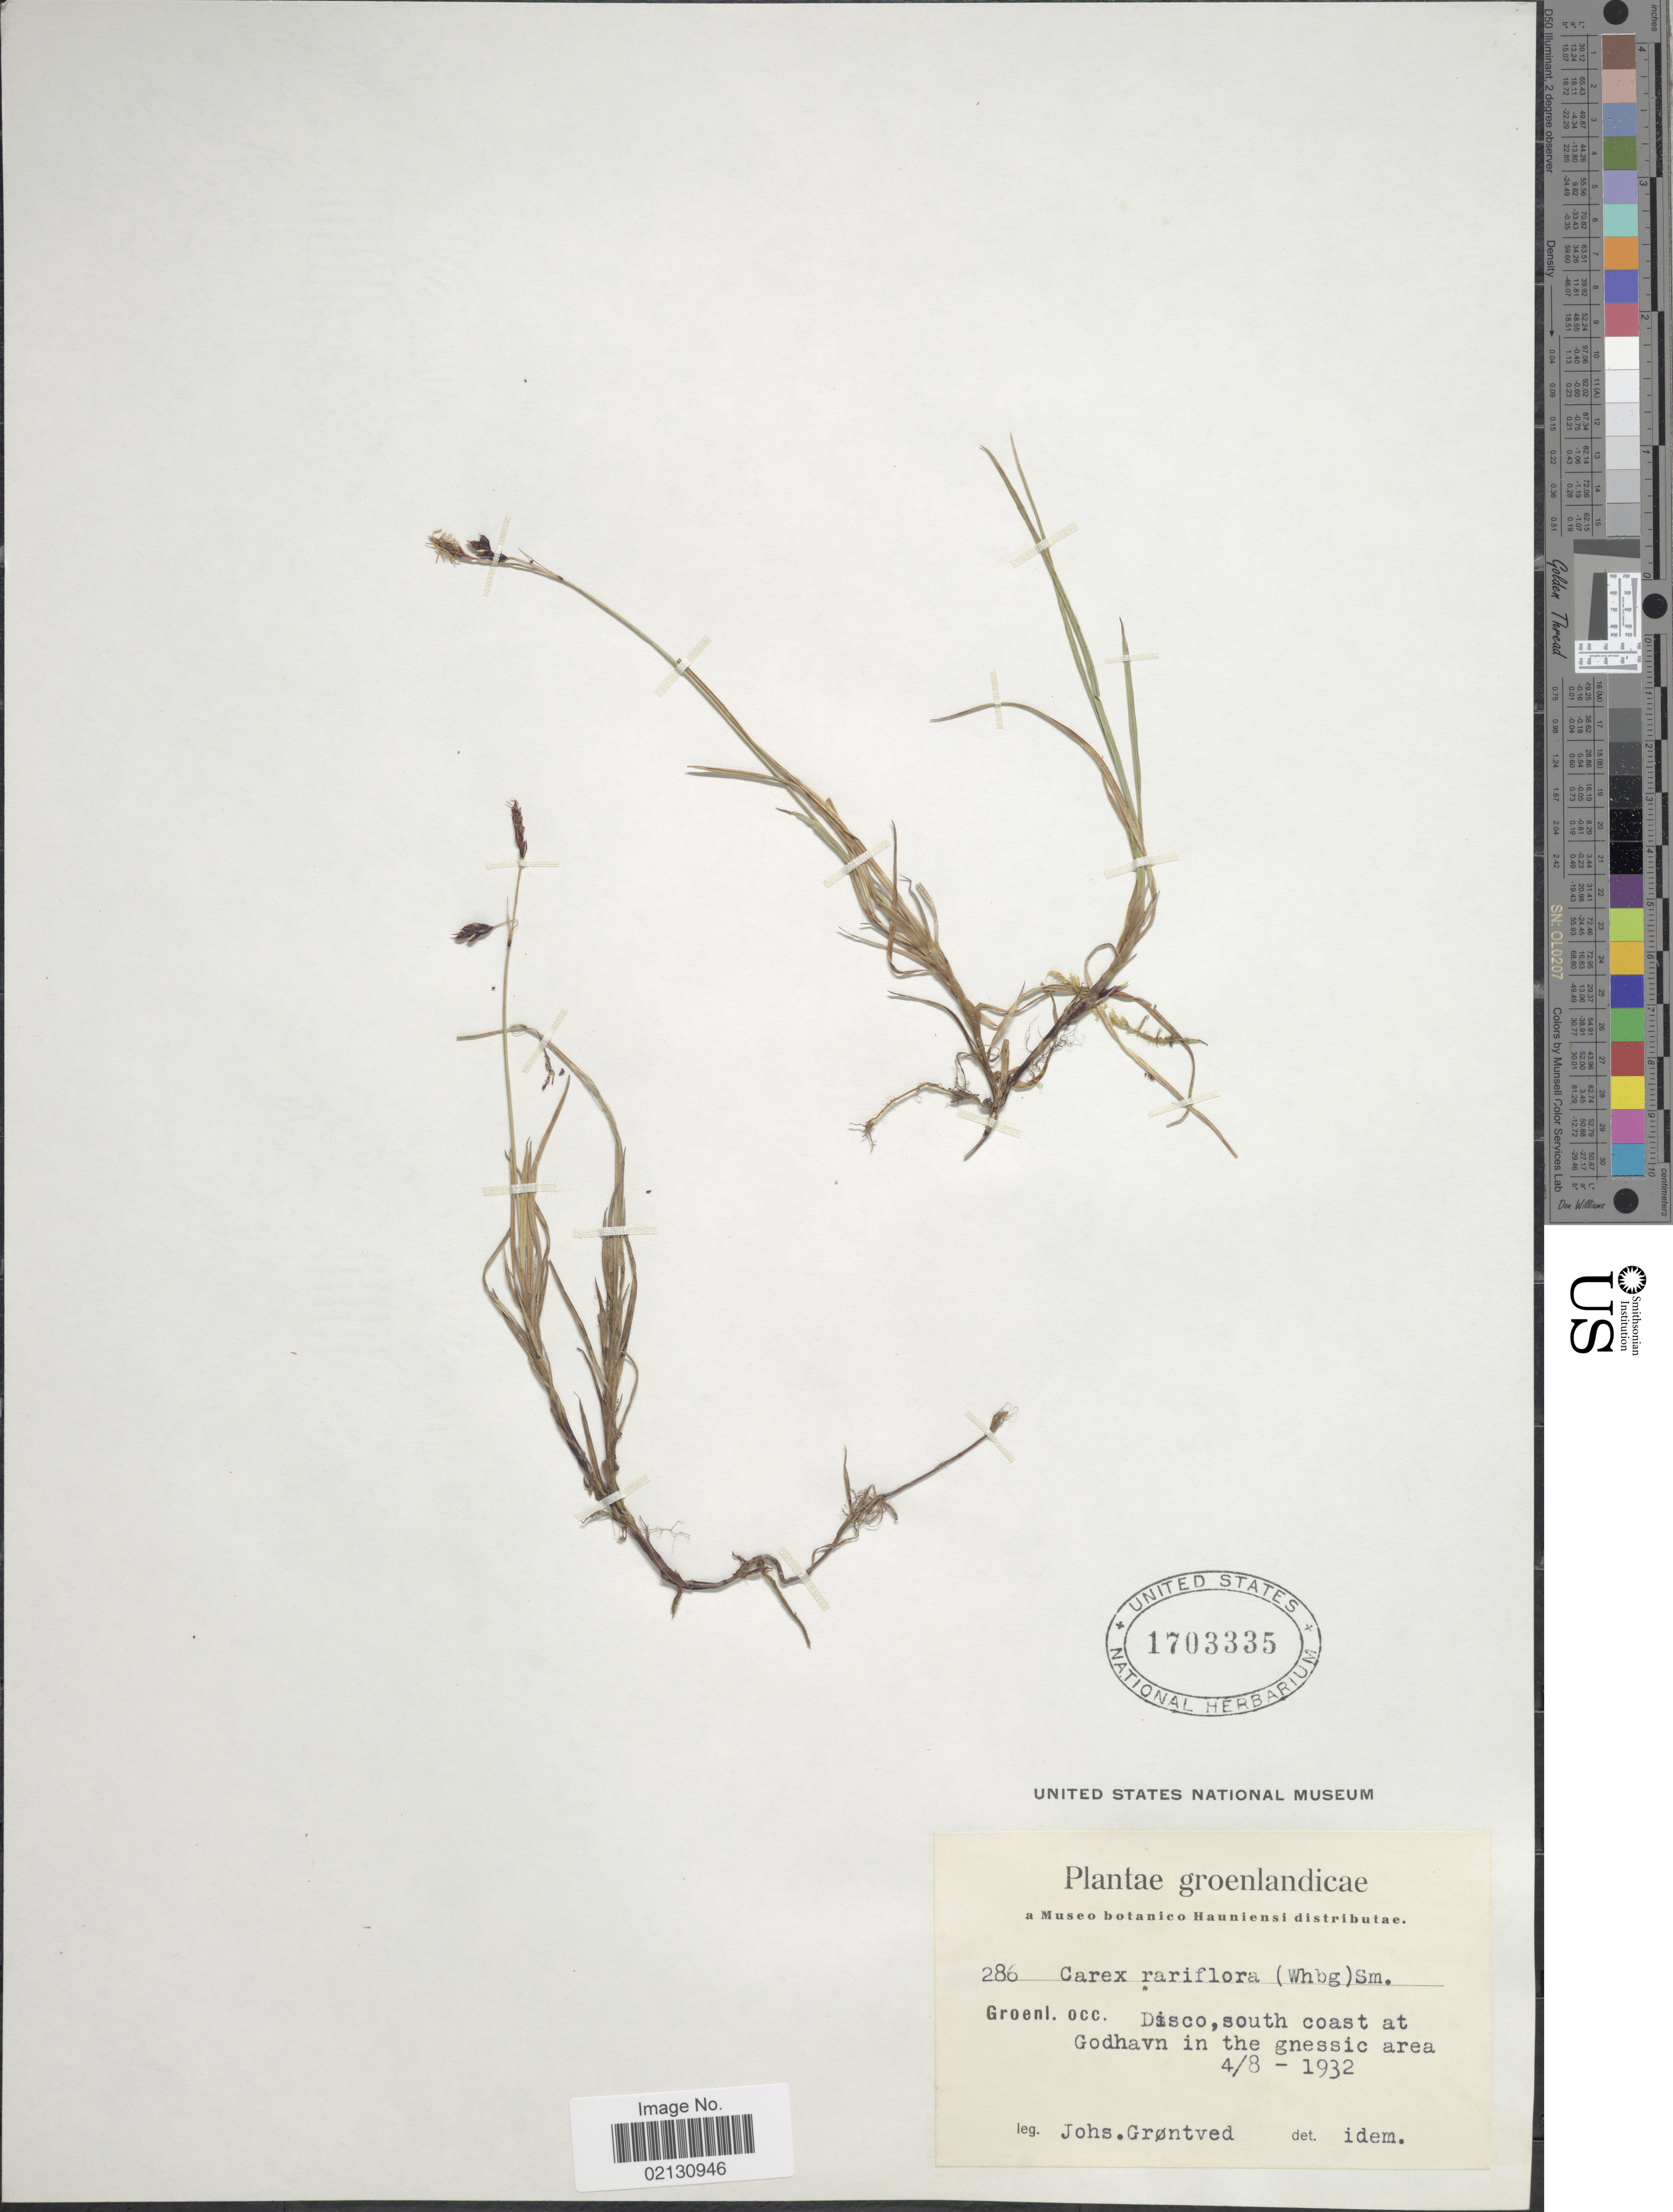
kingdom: Plantae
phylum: Tracheophyta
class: Liliopsida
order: Poales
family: Cyperaceae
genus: Carex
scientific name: Carex rariflora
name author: (Wahlenb.) Sm.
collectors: J. Grøntved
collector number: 286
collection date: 1932-08-04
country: Greenland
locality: Groenl. occ. Disco, south coast at Godhavn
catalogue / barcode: US 1703335